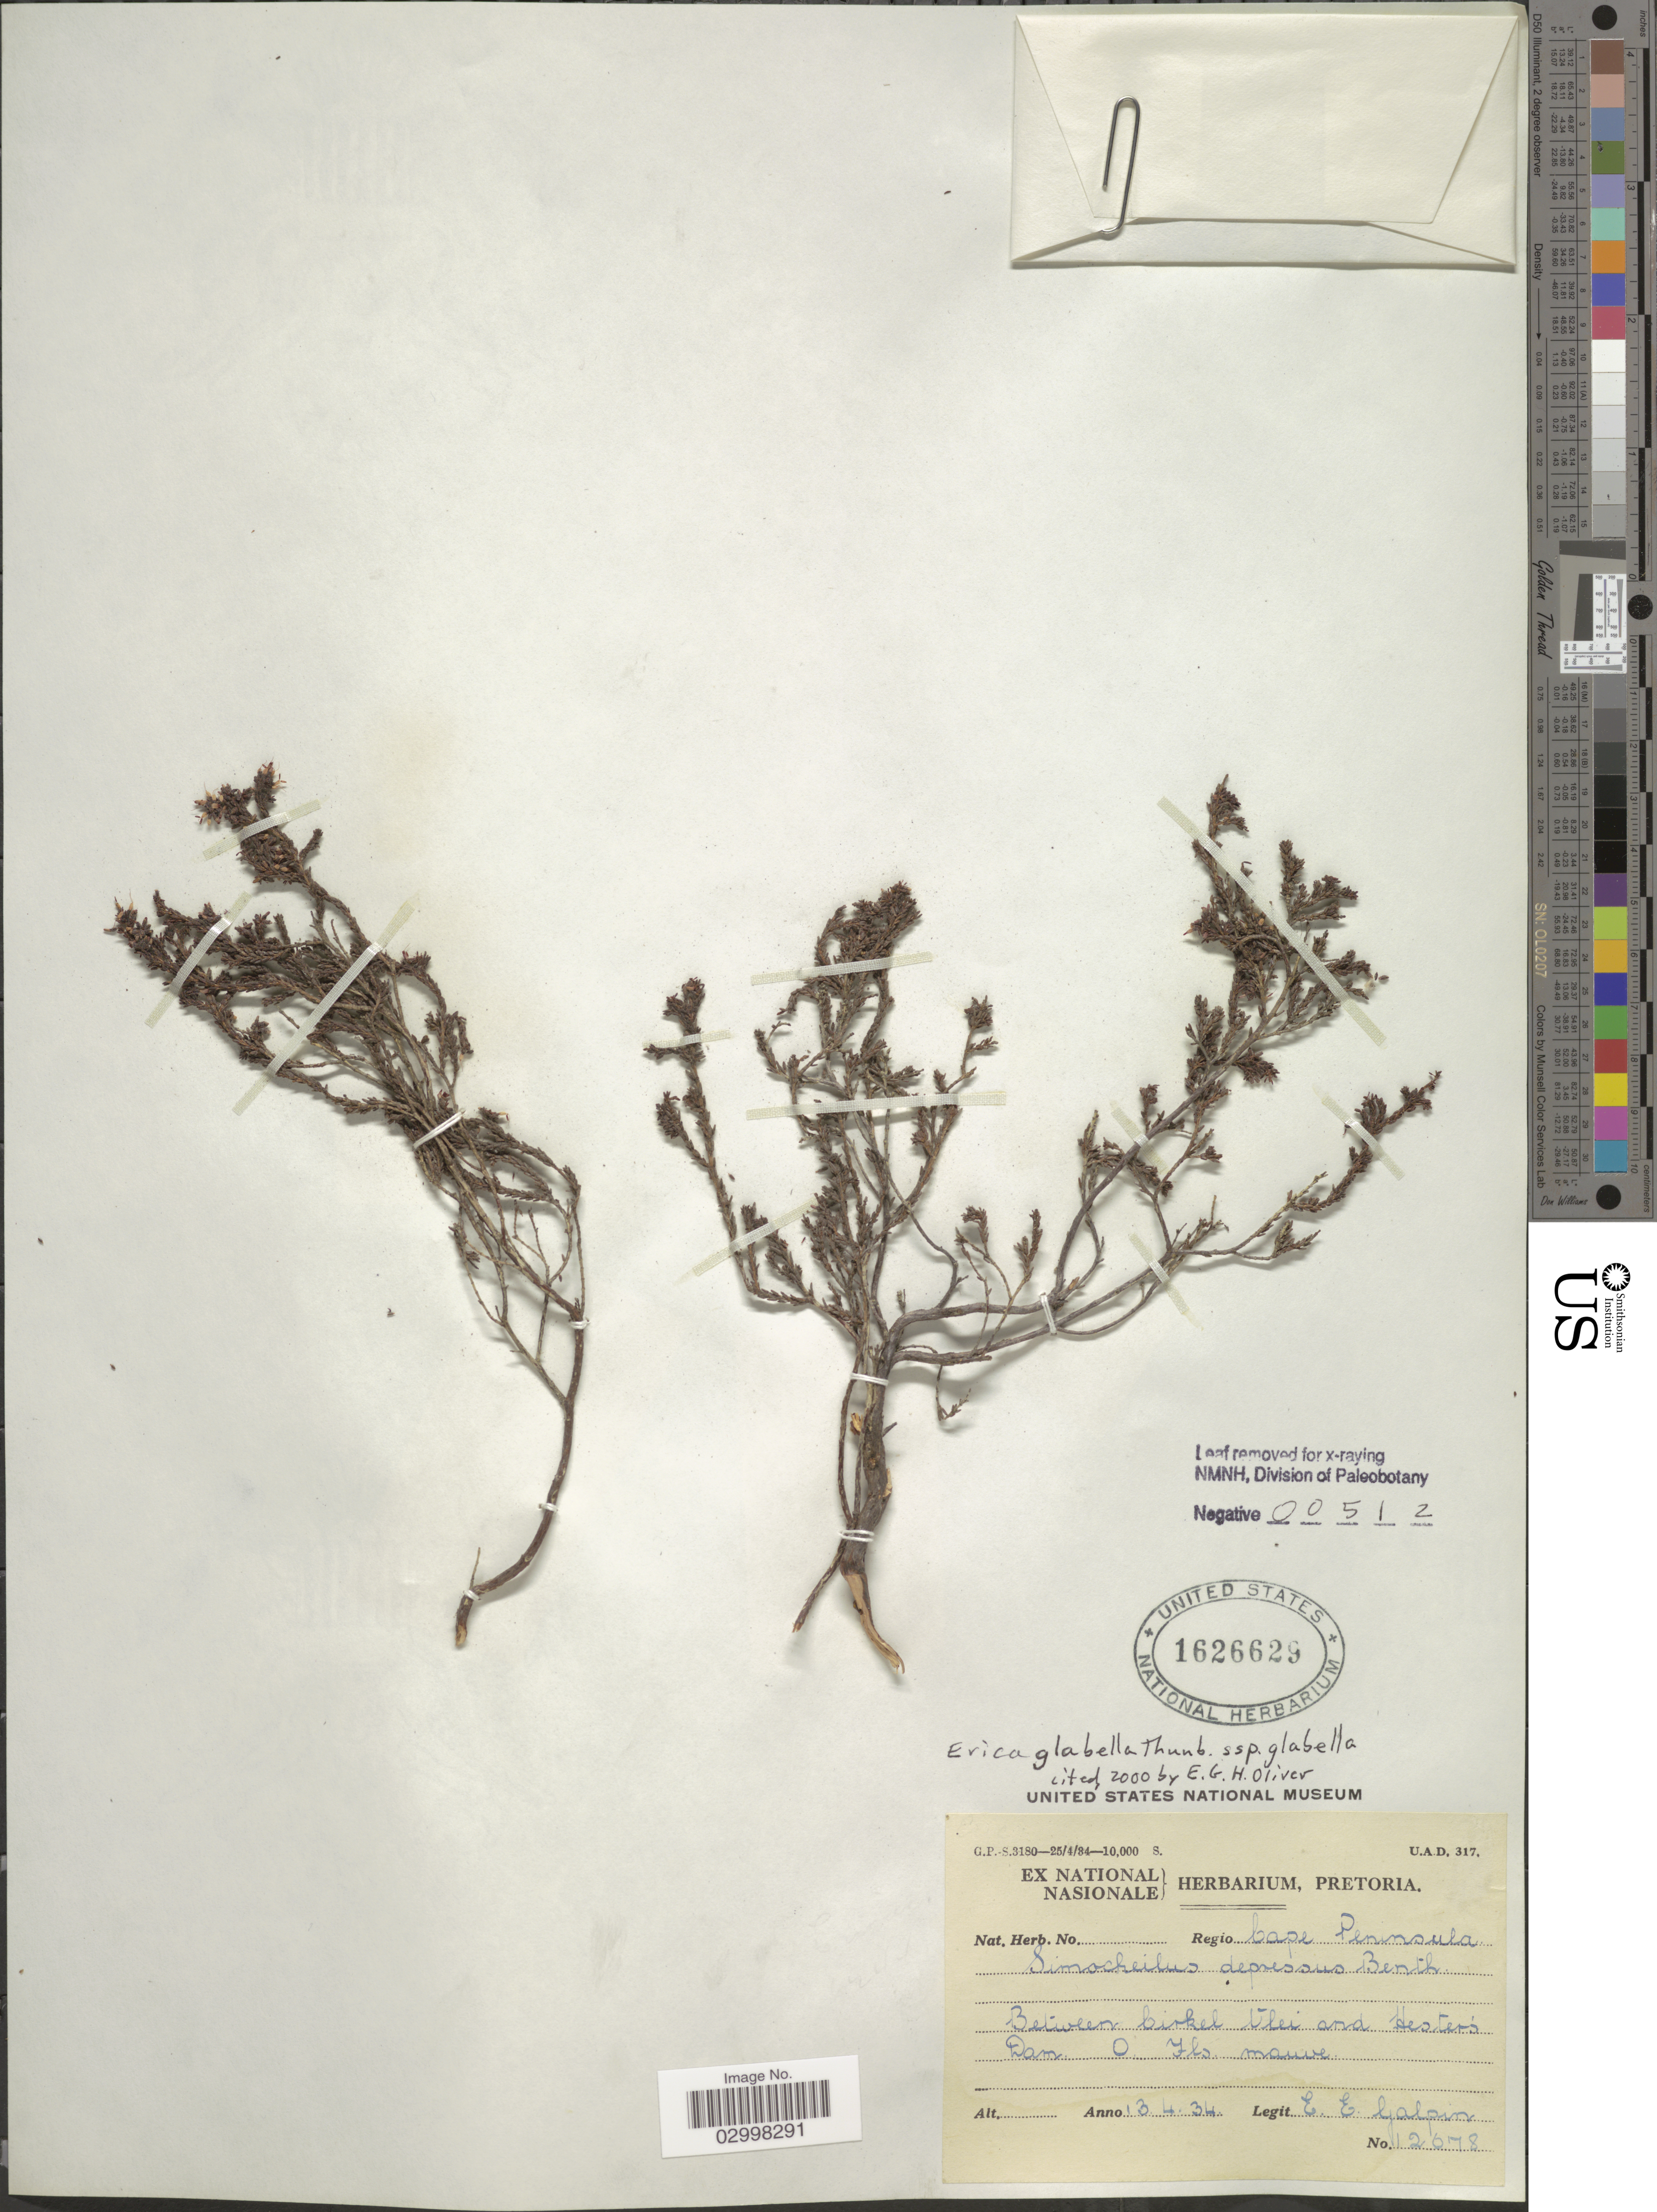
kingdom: Plantae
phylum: Tracheophyta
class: Magnoliopsida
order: Ericales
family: Ericaceae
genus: Erica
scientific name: Erica glabella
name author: Thunb.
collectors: E. Galpin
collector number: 12678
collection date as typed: Transcribed d/m/y: 13/4/34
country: South Africa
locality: Regio Cape Peninsula. Between Cirkel Vlei and Hester's Dam.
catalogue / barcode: US 1626629